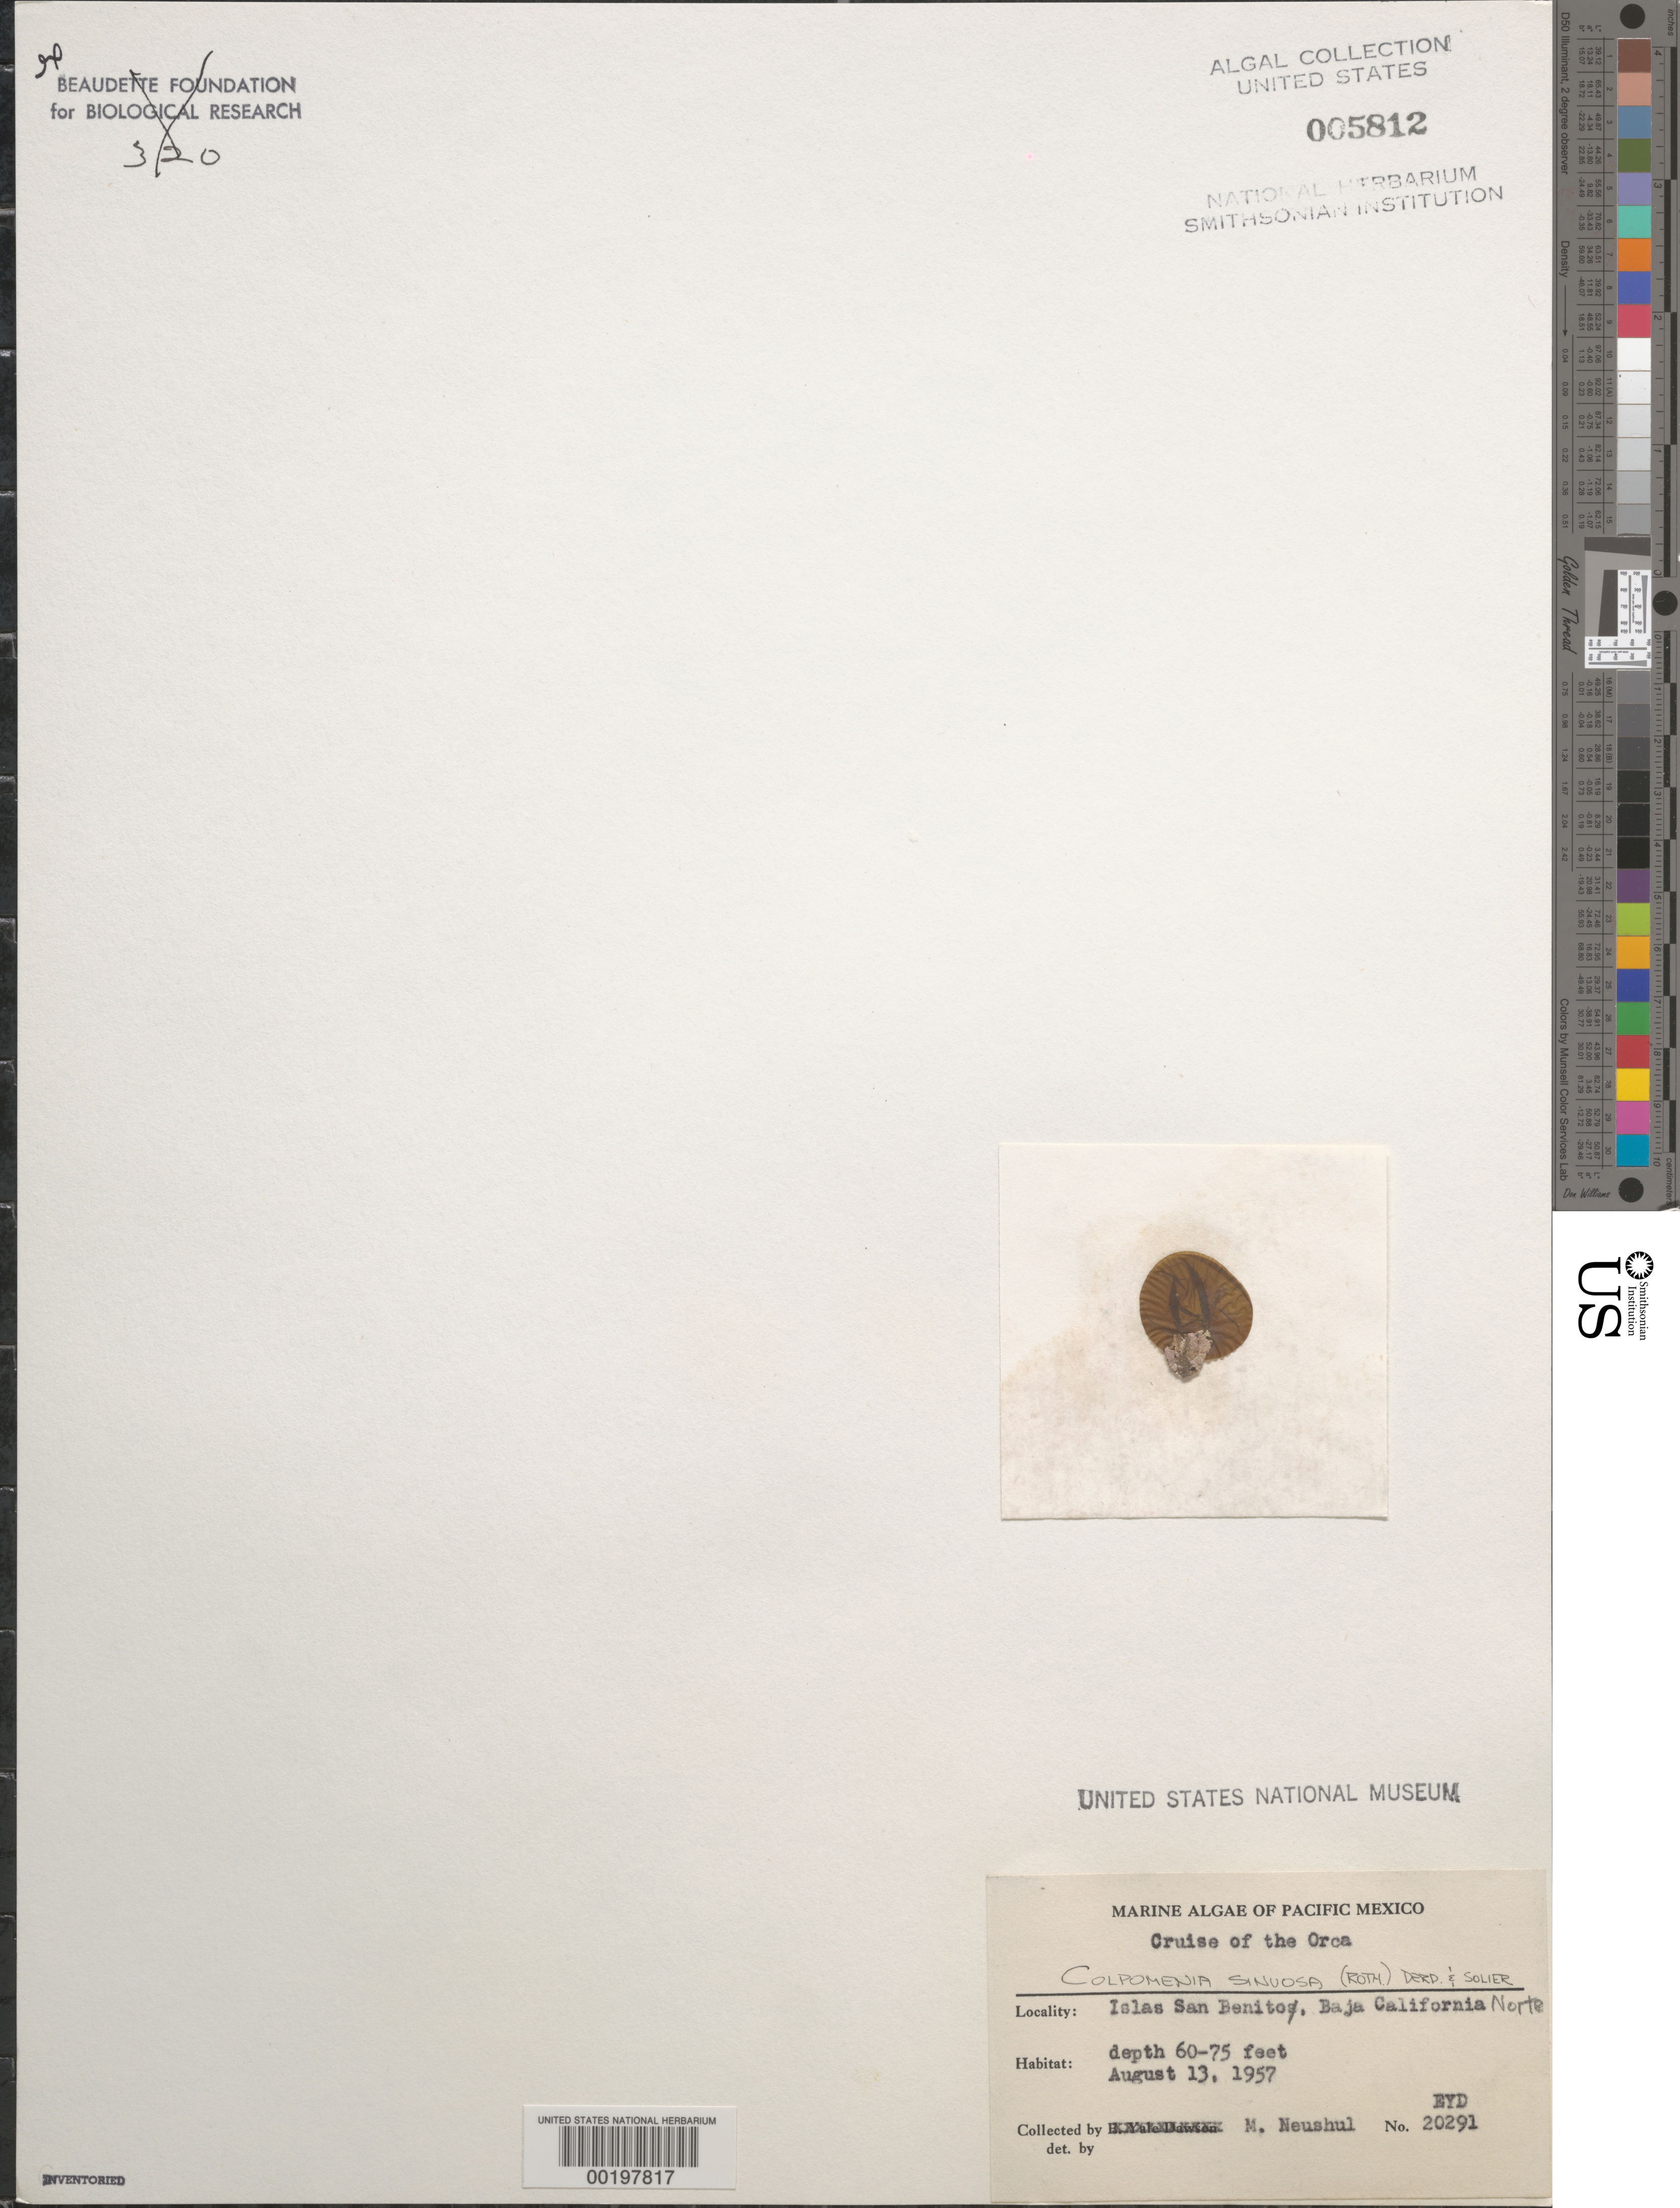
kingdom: Chromista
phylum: Ochrophyta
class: Phaeophyceae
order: Scytosiphonales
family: Scytosiphonaceae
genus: Colpomenia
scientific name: Colpomenia sinuosa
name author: (K. Mert. ex Roth) Derbes & Solier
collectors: M. Neushul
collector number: EYD 20291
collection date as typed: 13 Aug 1957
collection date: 1957-08-13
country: Mexico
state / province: Baja California Norte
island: Islas San Benito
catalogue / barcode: US 5812